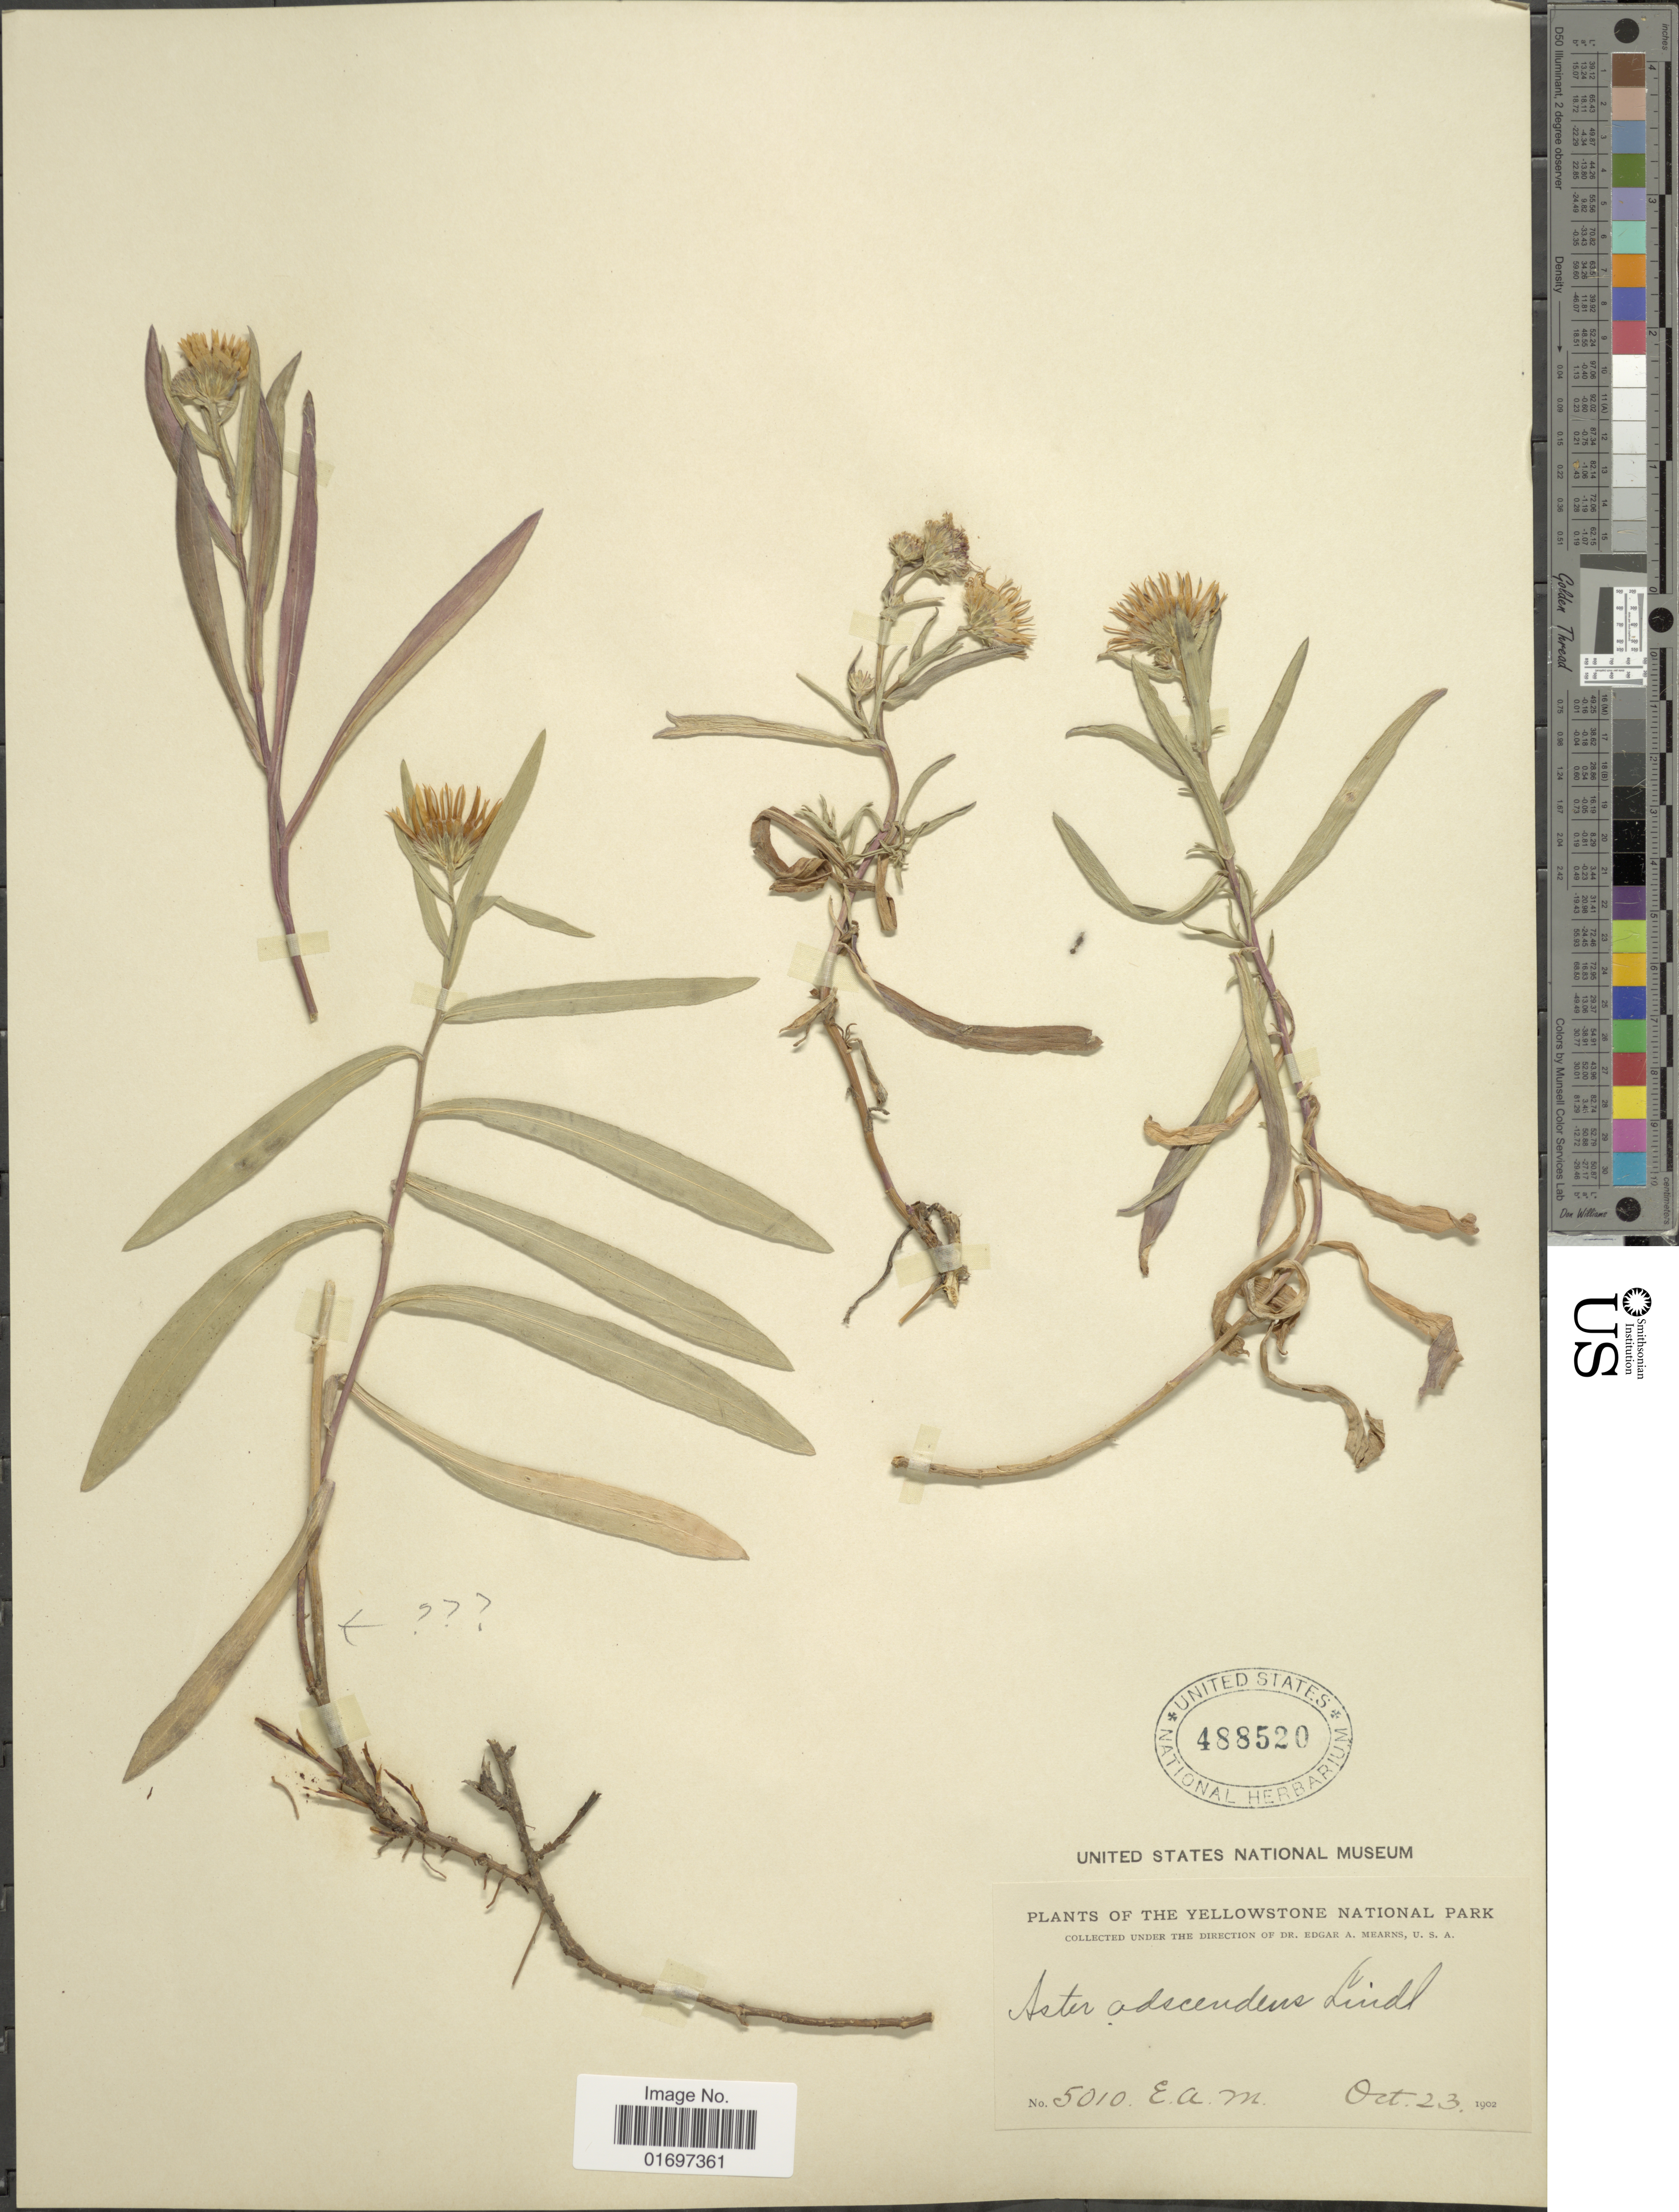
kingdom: Plantae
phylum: Tracheophyta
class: Magnoliopsida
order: Asterales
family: Asteraceae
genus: Symphyotrichum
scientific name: Symphyotrichum ascendens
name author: (Lindl.) G.L. Nesom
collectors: E. A. Mearns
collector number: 5010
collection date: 1902-10-23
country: United States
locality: Yellowstone National Park.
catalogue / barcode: US 488520